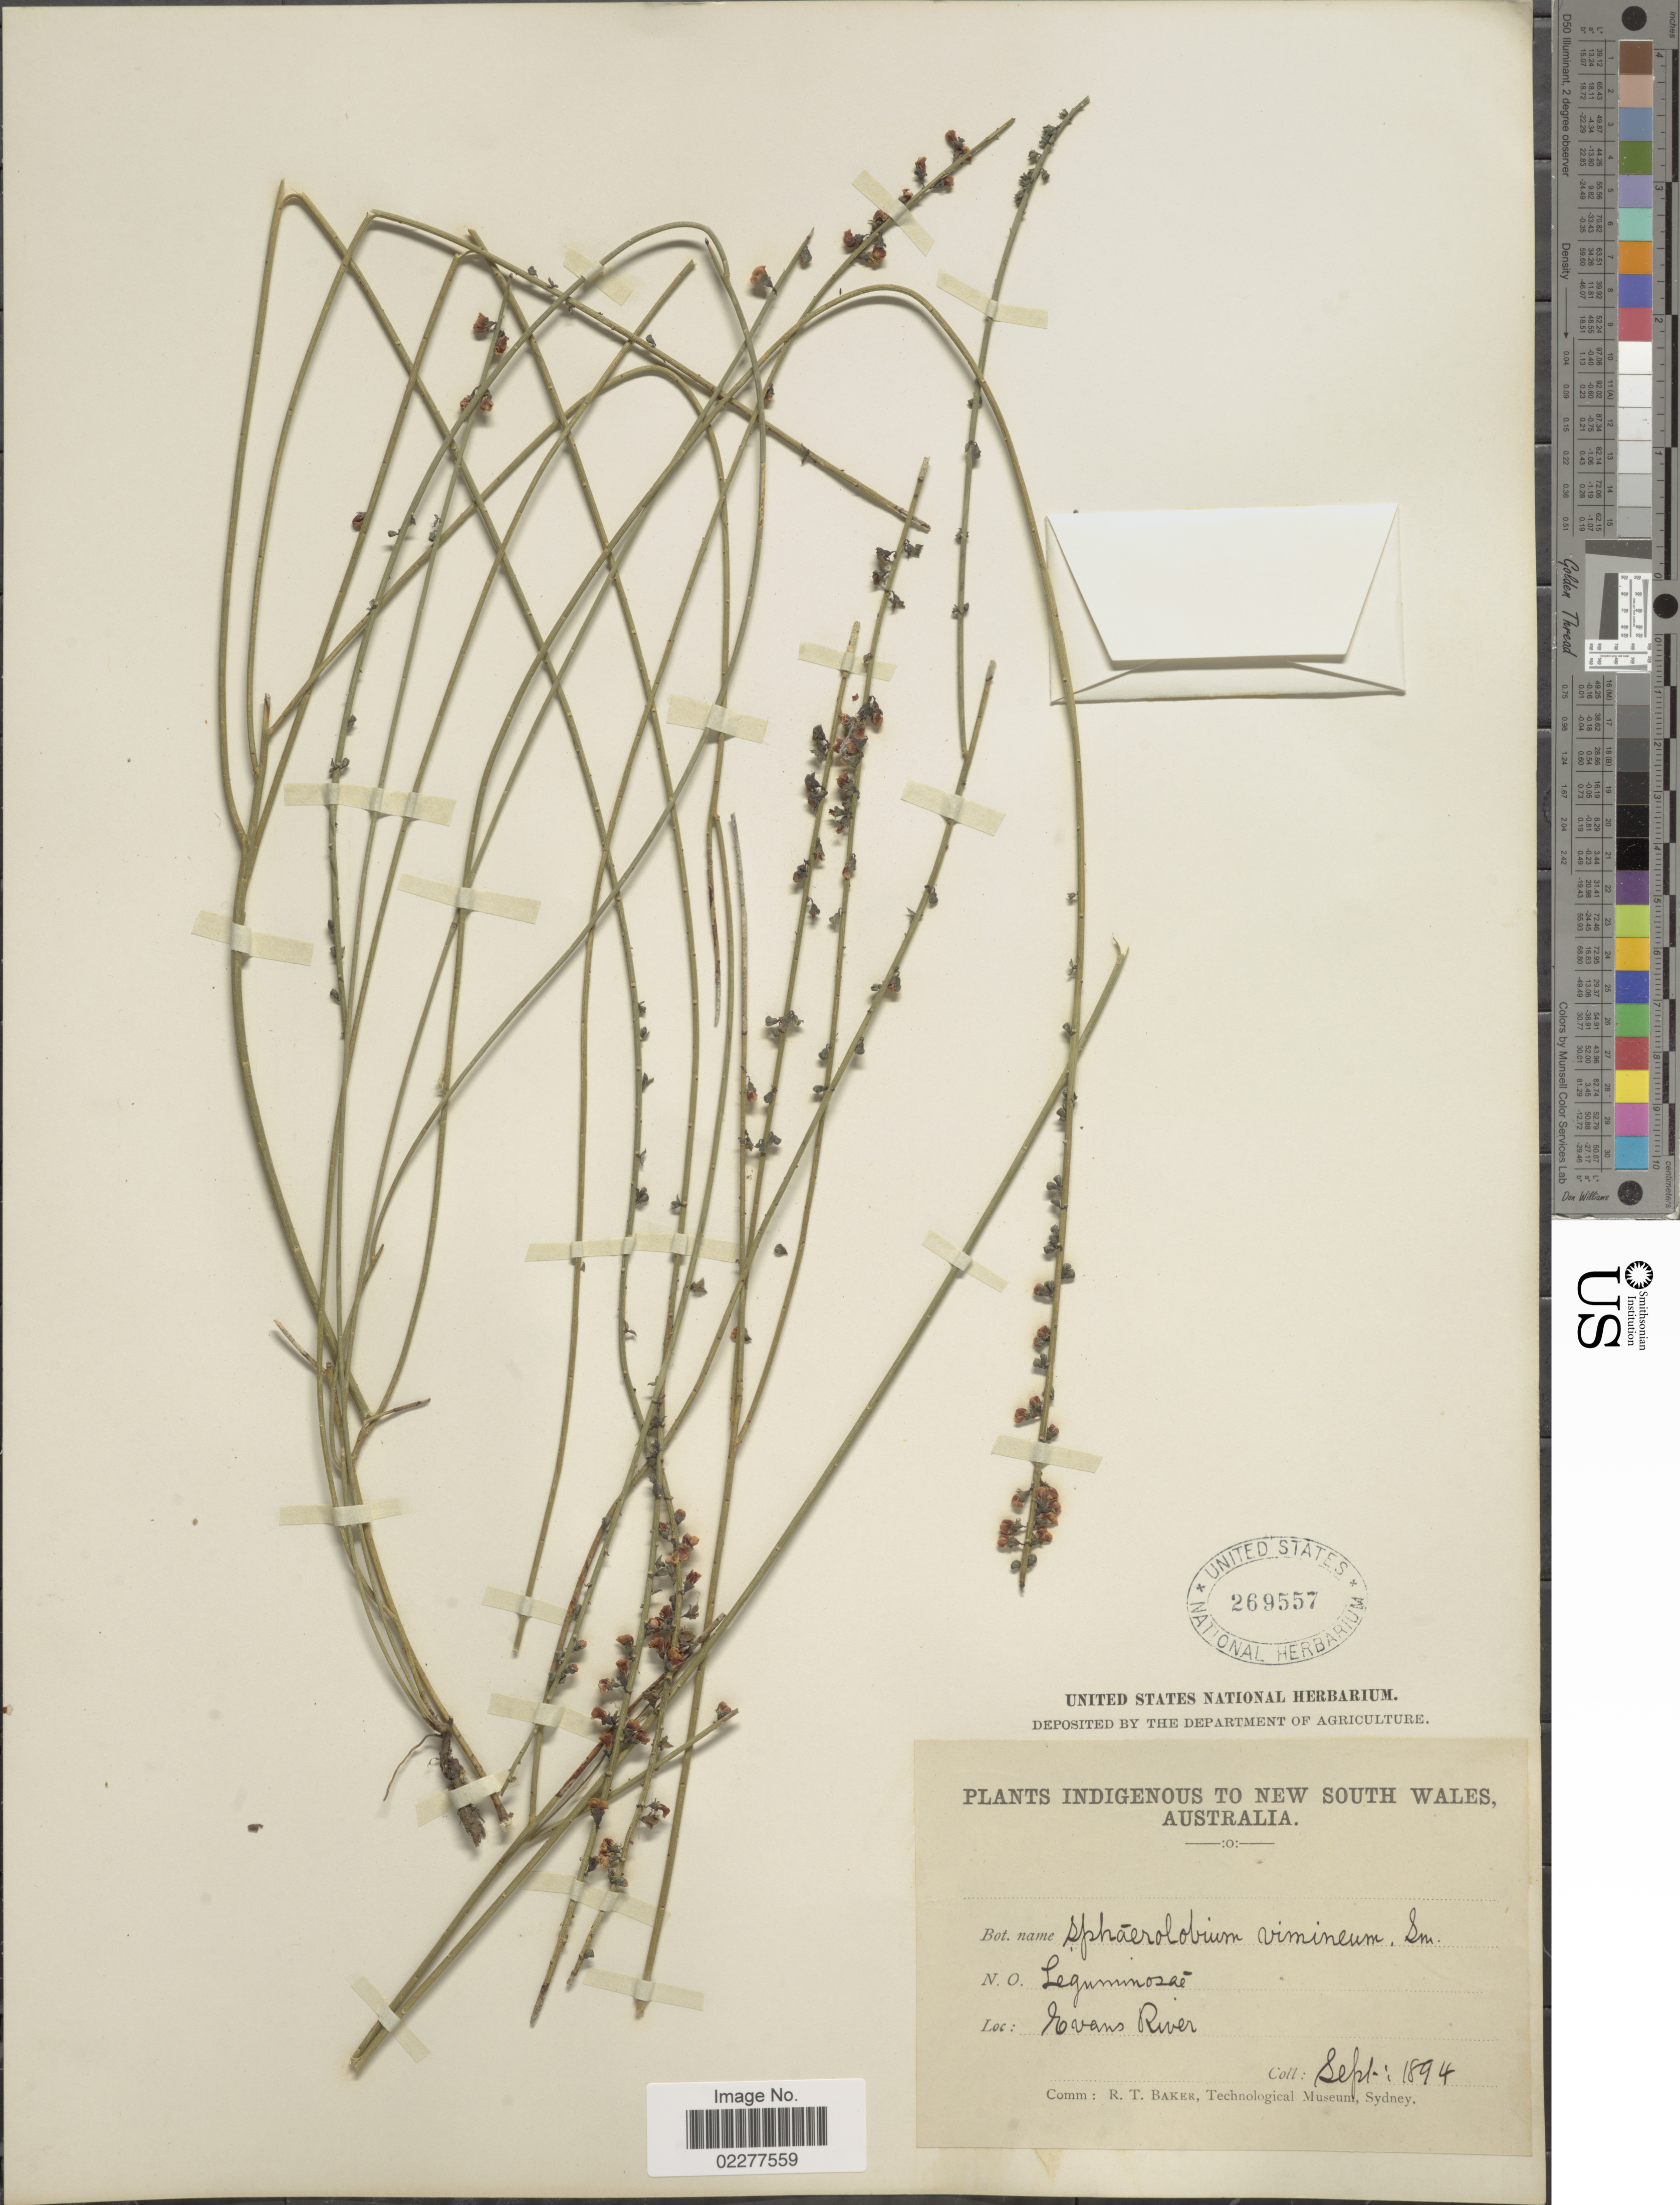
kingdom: Plantae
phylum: Tracheophyta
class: Magnoliopsida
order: Fabales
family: Fabaceae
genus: Sphaerolobium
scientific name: Sphaerolobium vimineum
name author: Sm.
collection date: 1894-09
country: Australia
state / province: New South Wales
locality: Evans River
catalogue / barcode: US 269557